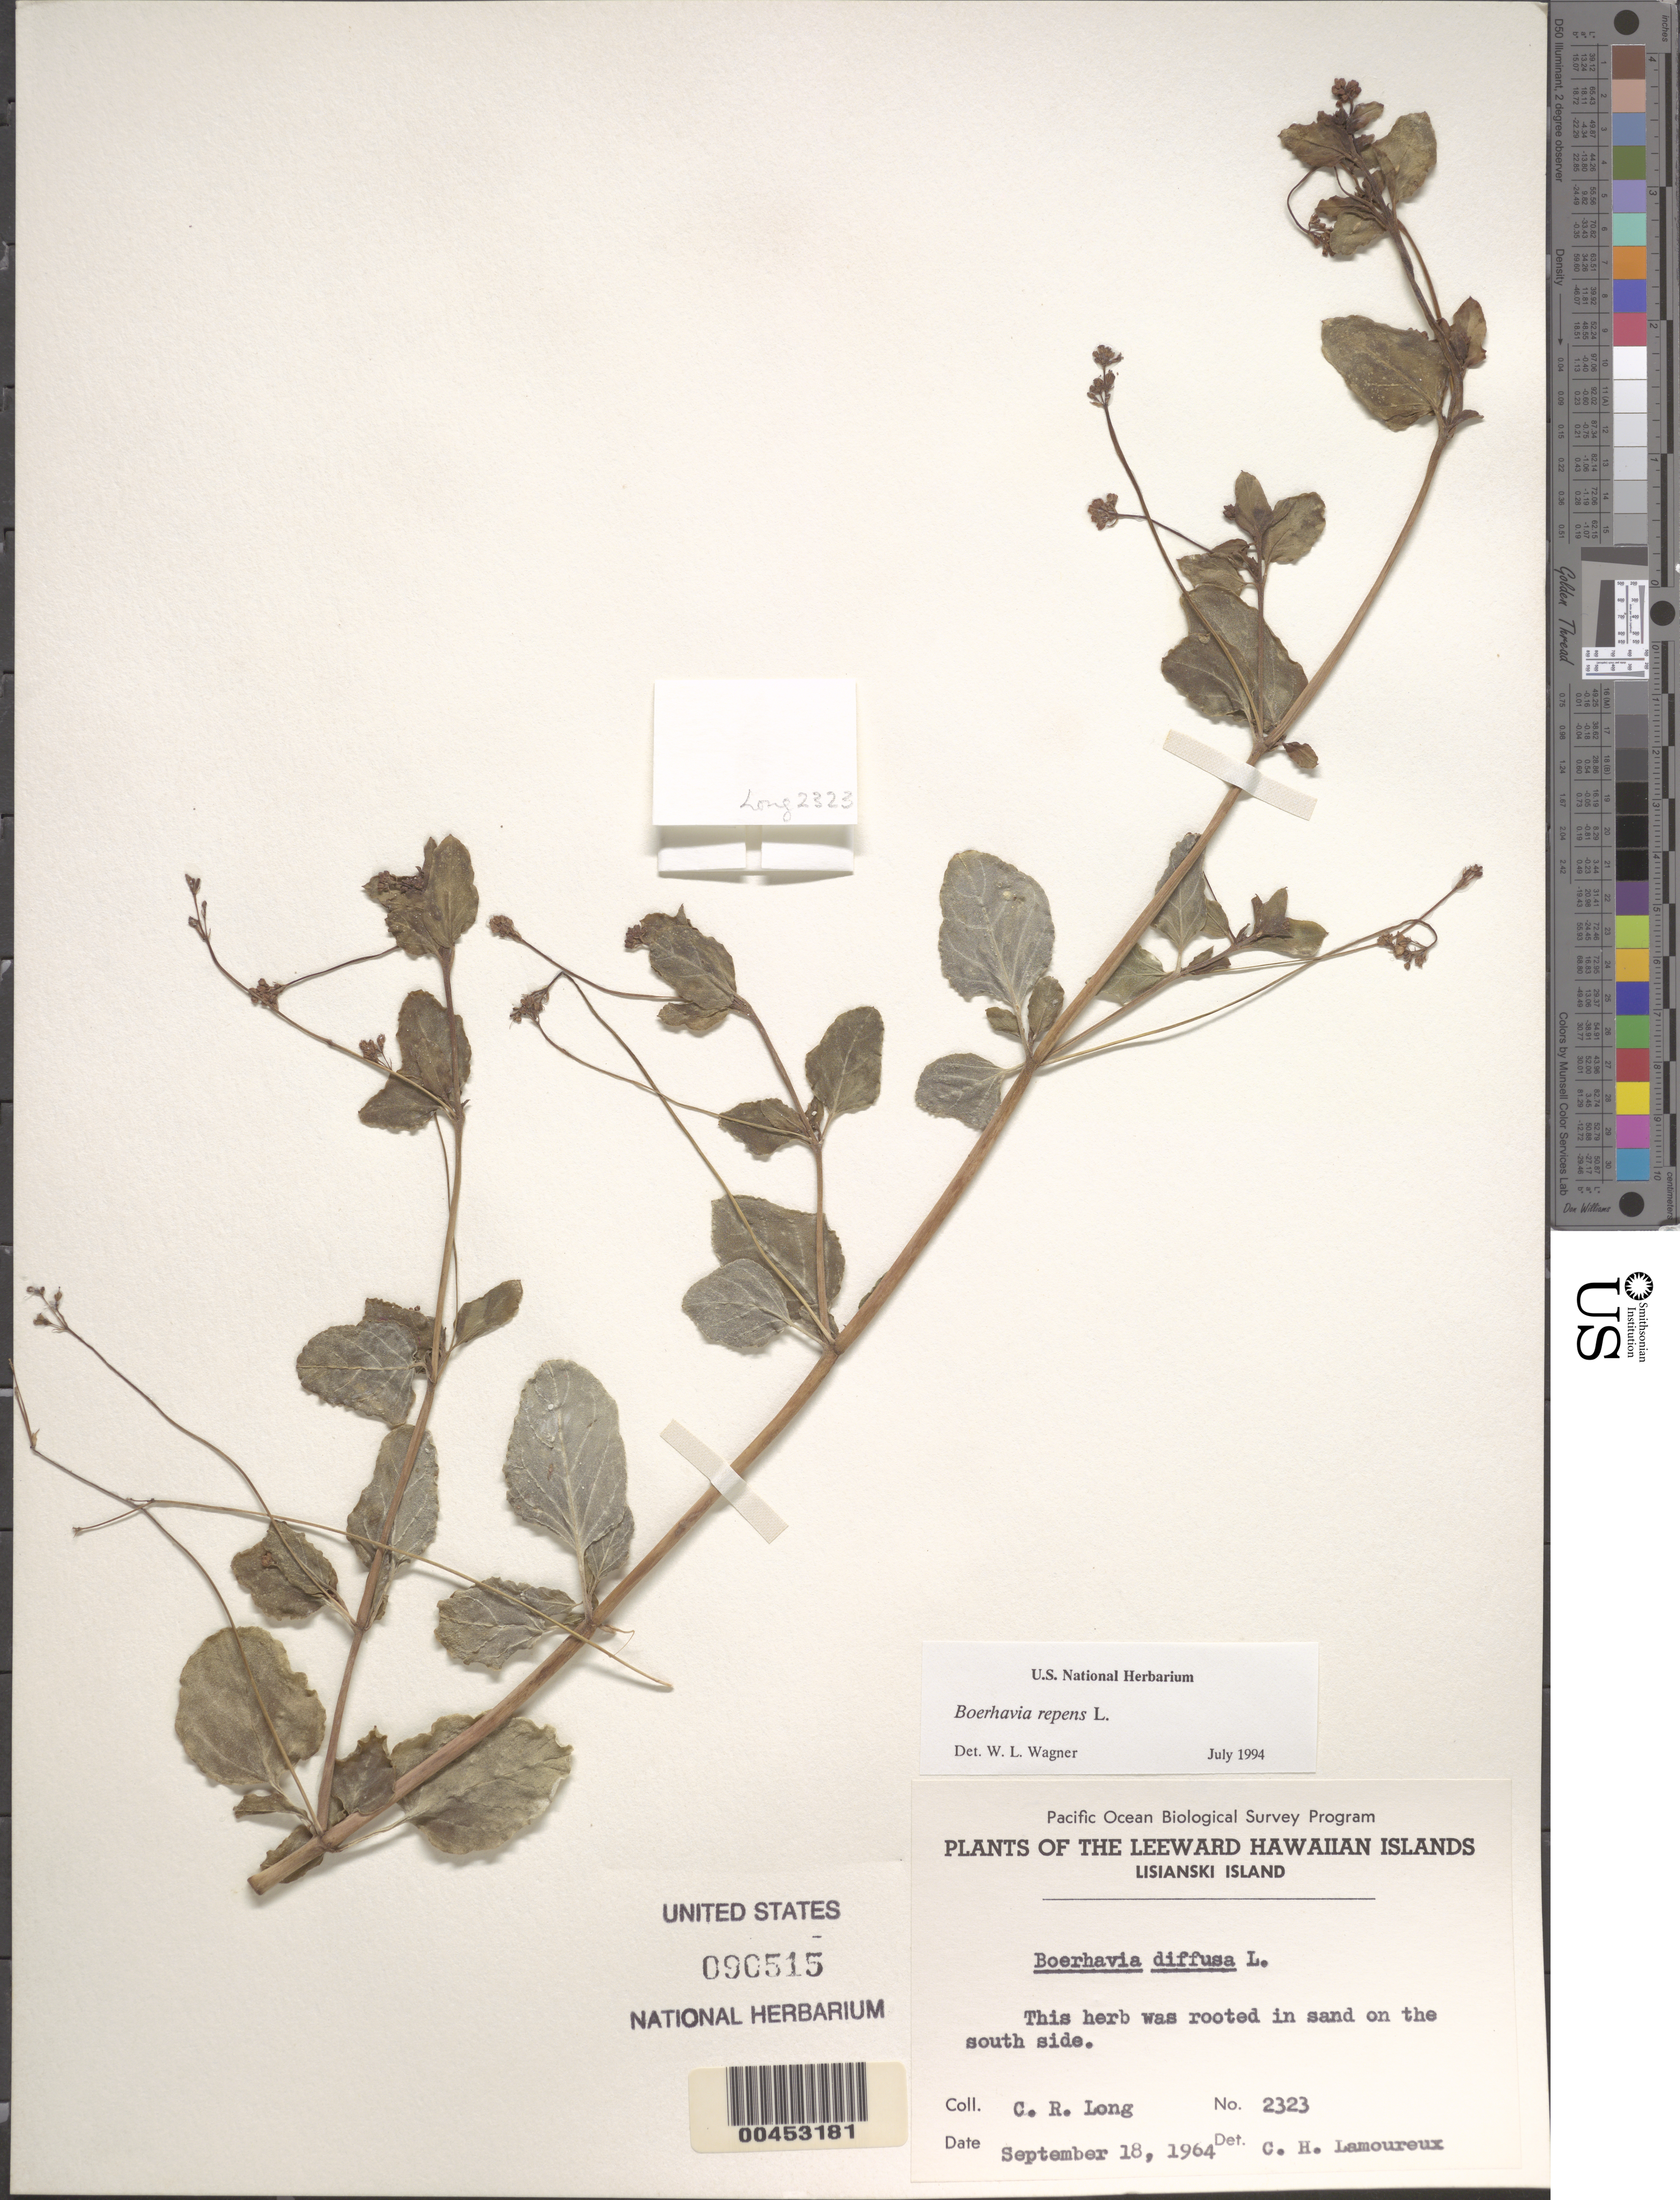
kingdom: Plantae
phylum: Tracheophyta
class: Magnoliopsida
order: Caryophyllales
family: Nyctaginaceae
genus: Boerhavia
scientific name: Boerhavia repens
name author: L.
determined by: Wagner, W. L., (BOT), Smithsonian Institution - National Museum of Natural History (UNITED STATES)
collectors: C. Long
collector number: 2323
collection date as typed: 18 Sep 1964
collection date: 1964-09-18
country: United States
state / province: Hawaii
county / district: Honolulu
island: Lisianski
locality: On the S side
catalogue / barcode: US 90515